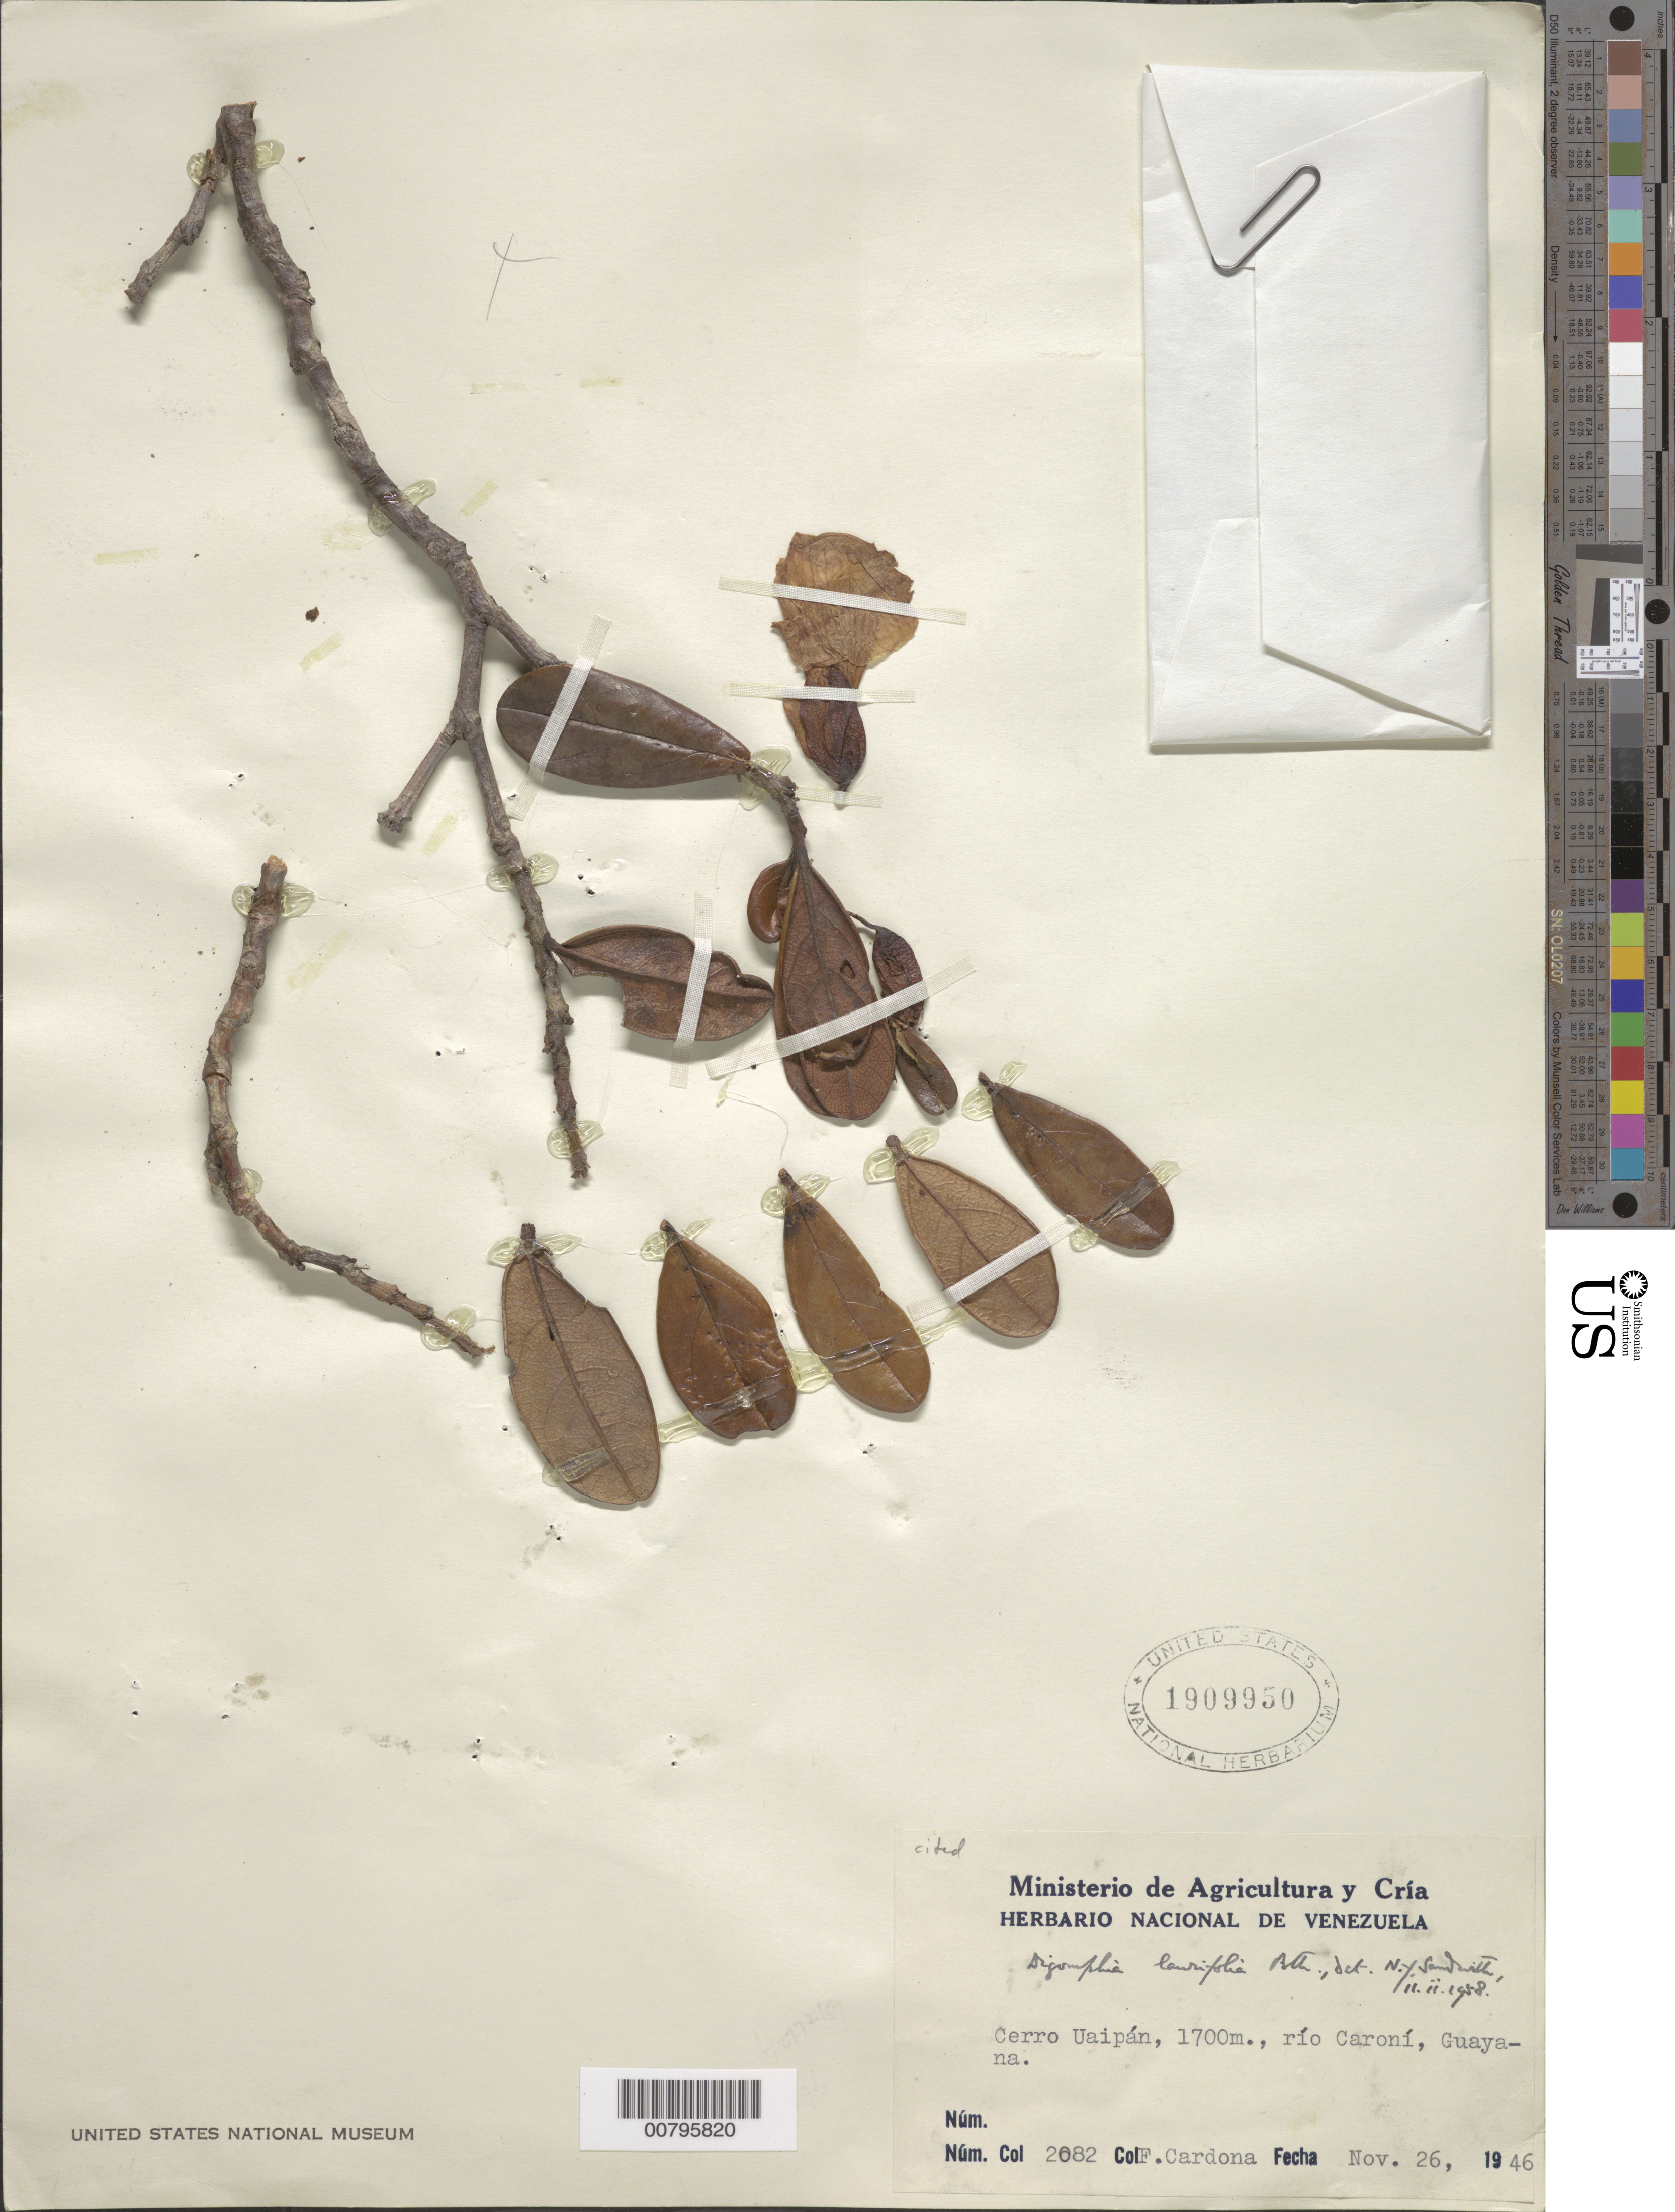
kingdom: Plantae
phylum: Tracheophyta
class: Magnoliopsida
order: Lamiales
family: Bignoniaceae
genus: Digomphia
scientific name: Digomphia laurifolia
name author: Benth.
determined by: Sandwith, N. Y.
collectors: F. Cardona Puig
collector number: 2082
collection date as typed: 26-Nov-46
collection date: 1946-11-26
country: Venezuela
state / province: Bolívar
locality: Cerro Uaipán, Río Caroní; Guayana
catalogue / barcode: US 1909950